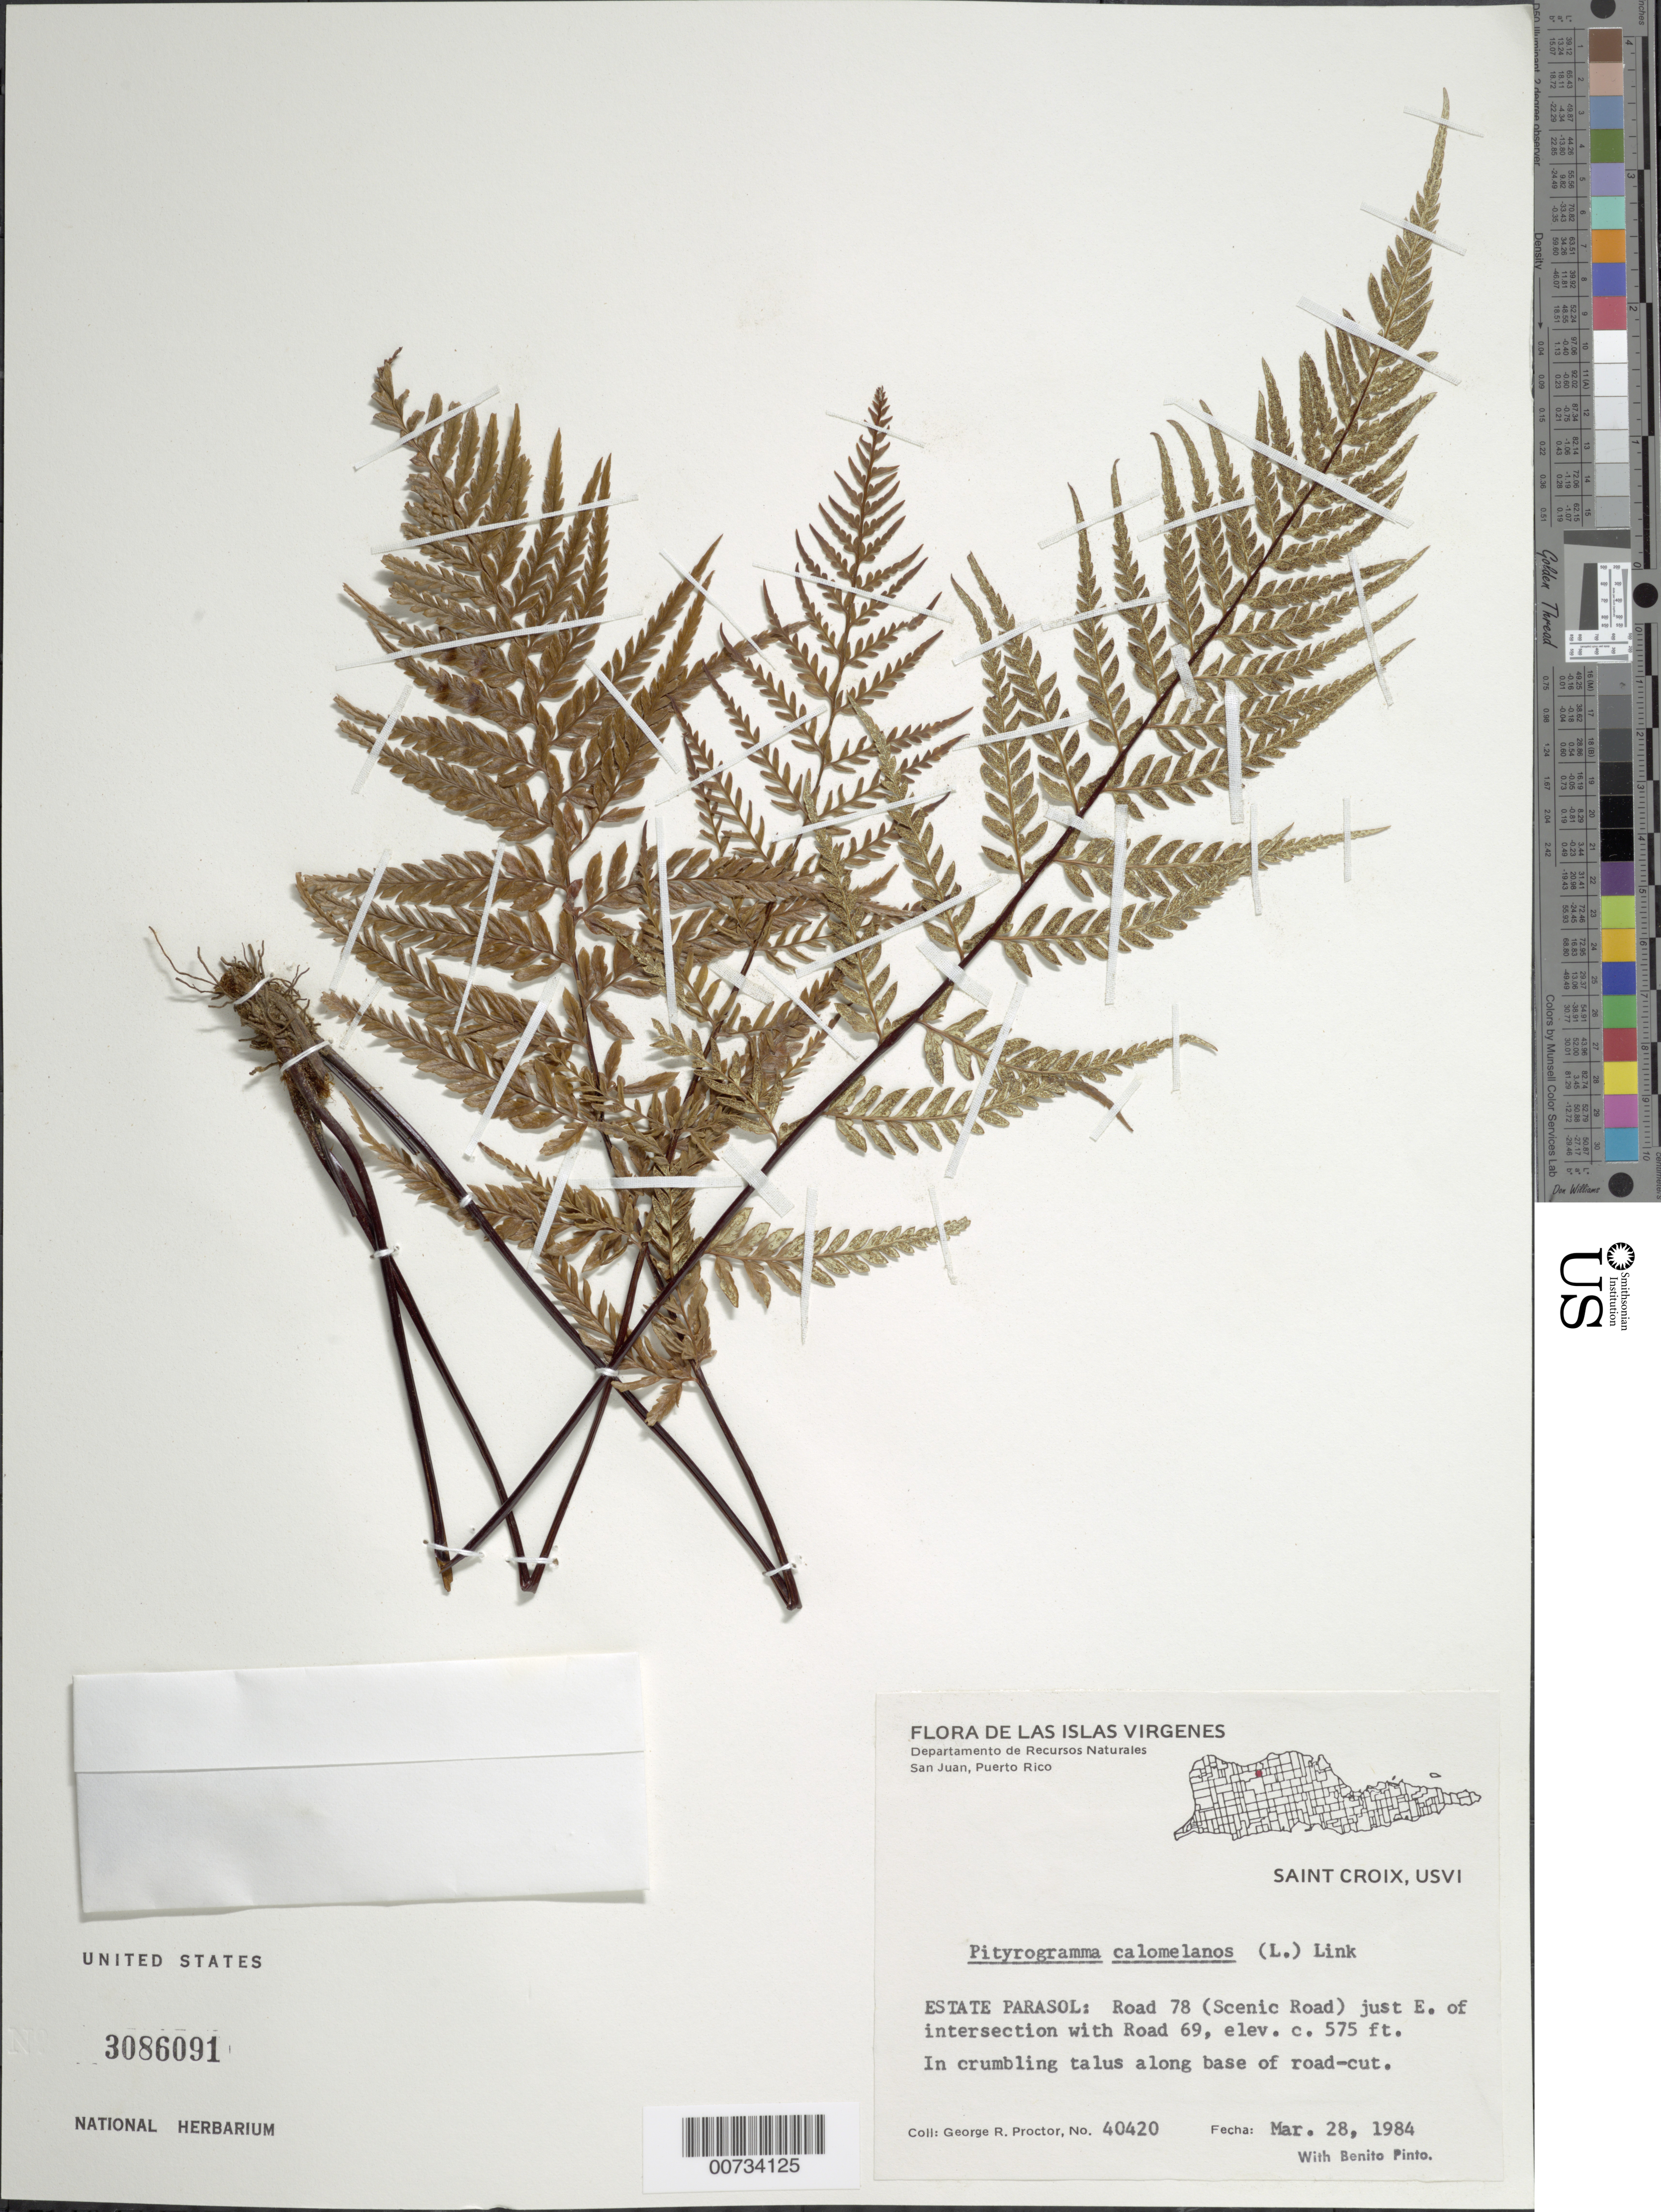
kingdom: Plantae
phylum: Tracheophyta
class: Polypodiopsida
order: Polypodiales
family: Pteridaceae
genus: Pityrogramma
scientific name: Pityrogramma calomelanos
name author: (L.) Link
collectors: G. R. Proctor & B. Pinto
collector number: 40420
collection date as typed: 28 Mar 1984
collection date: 1984-03-28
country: U.S. Virgin Islands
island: St. Croix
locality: St. Croix, Estate Parasol: Road 78 (Scenic Road) just E of intersection w/Road 69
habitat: In crumbling talus along base of road-cut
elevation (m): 175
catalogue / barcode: US 3086091